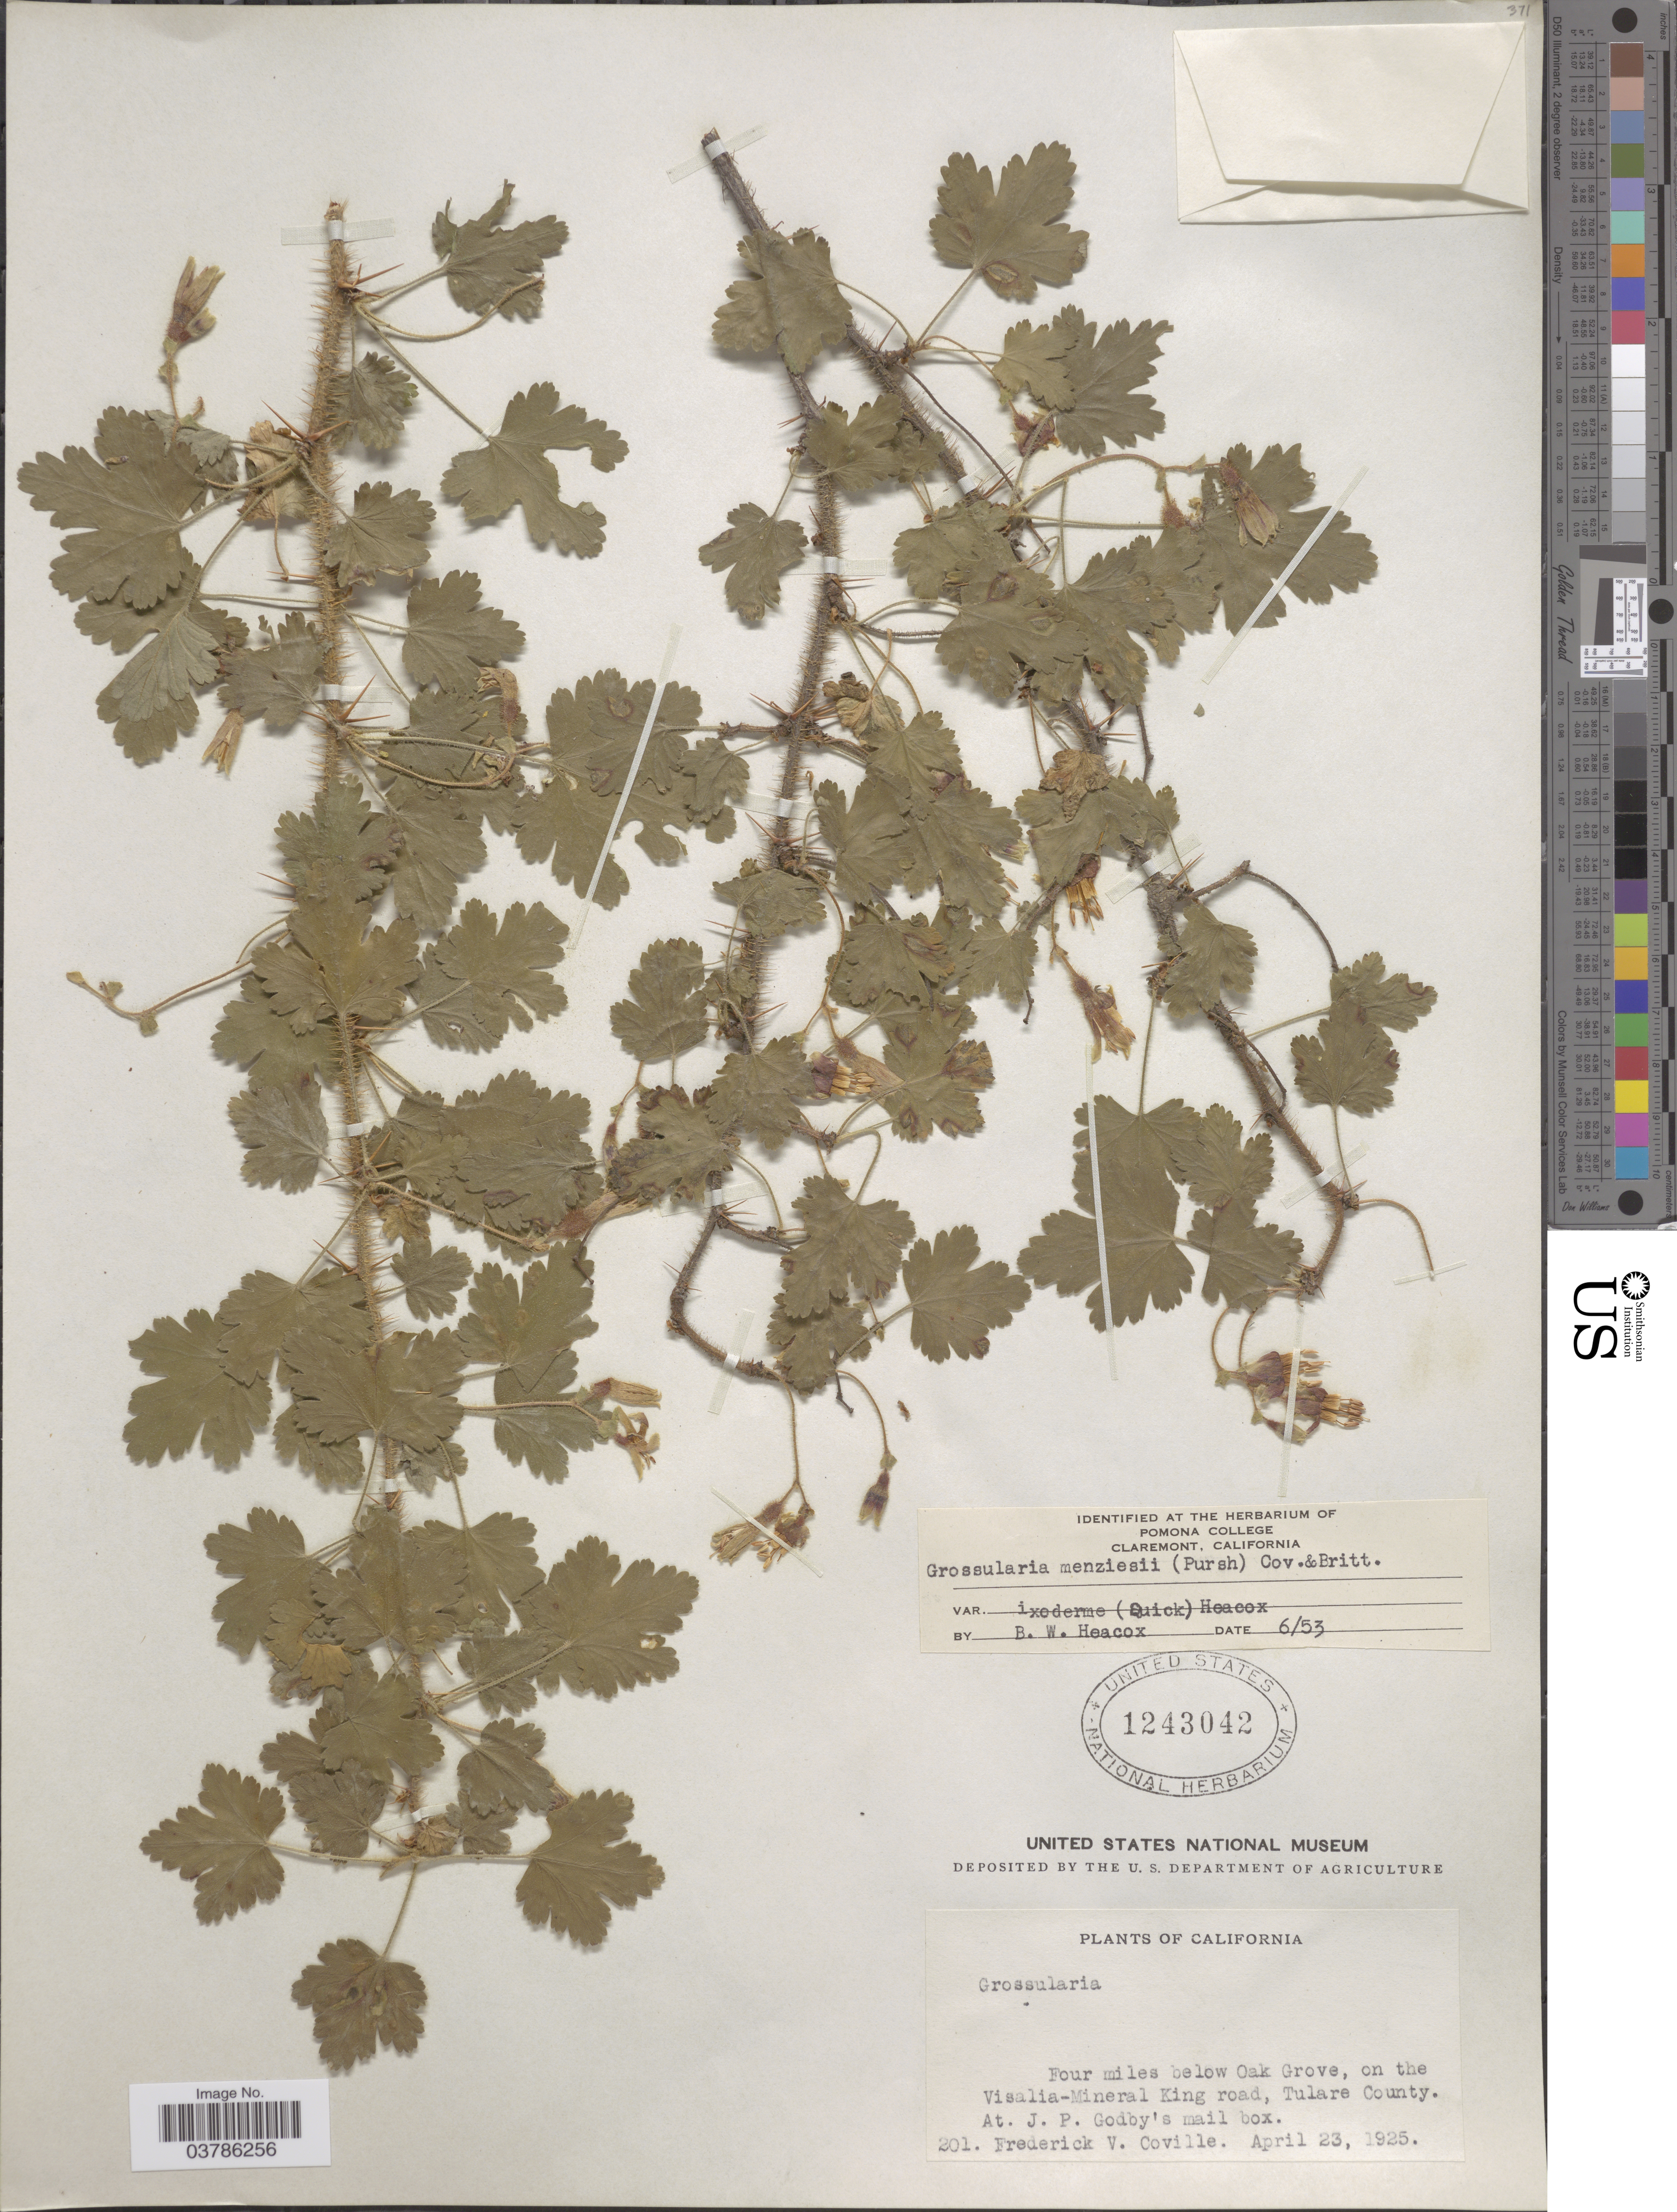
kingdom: Plantae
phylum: Tracheophyta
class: Magnoliopsida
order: Saxifragales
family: Grossulariaceae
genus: Ribes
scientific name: Ribes menziesii var. ixoderme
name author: Quick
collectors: F. V. Coville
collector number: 201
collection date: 1925-04-23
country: United States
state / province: California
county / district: Tulare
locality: Four miles below Oak Grove, on the Visalia-Mineral King road, Tulare County. At. J. P. Godby's mail box.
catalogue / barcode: US 1243042